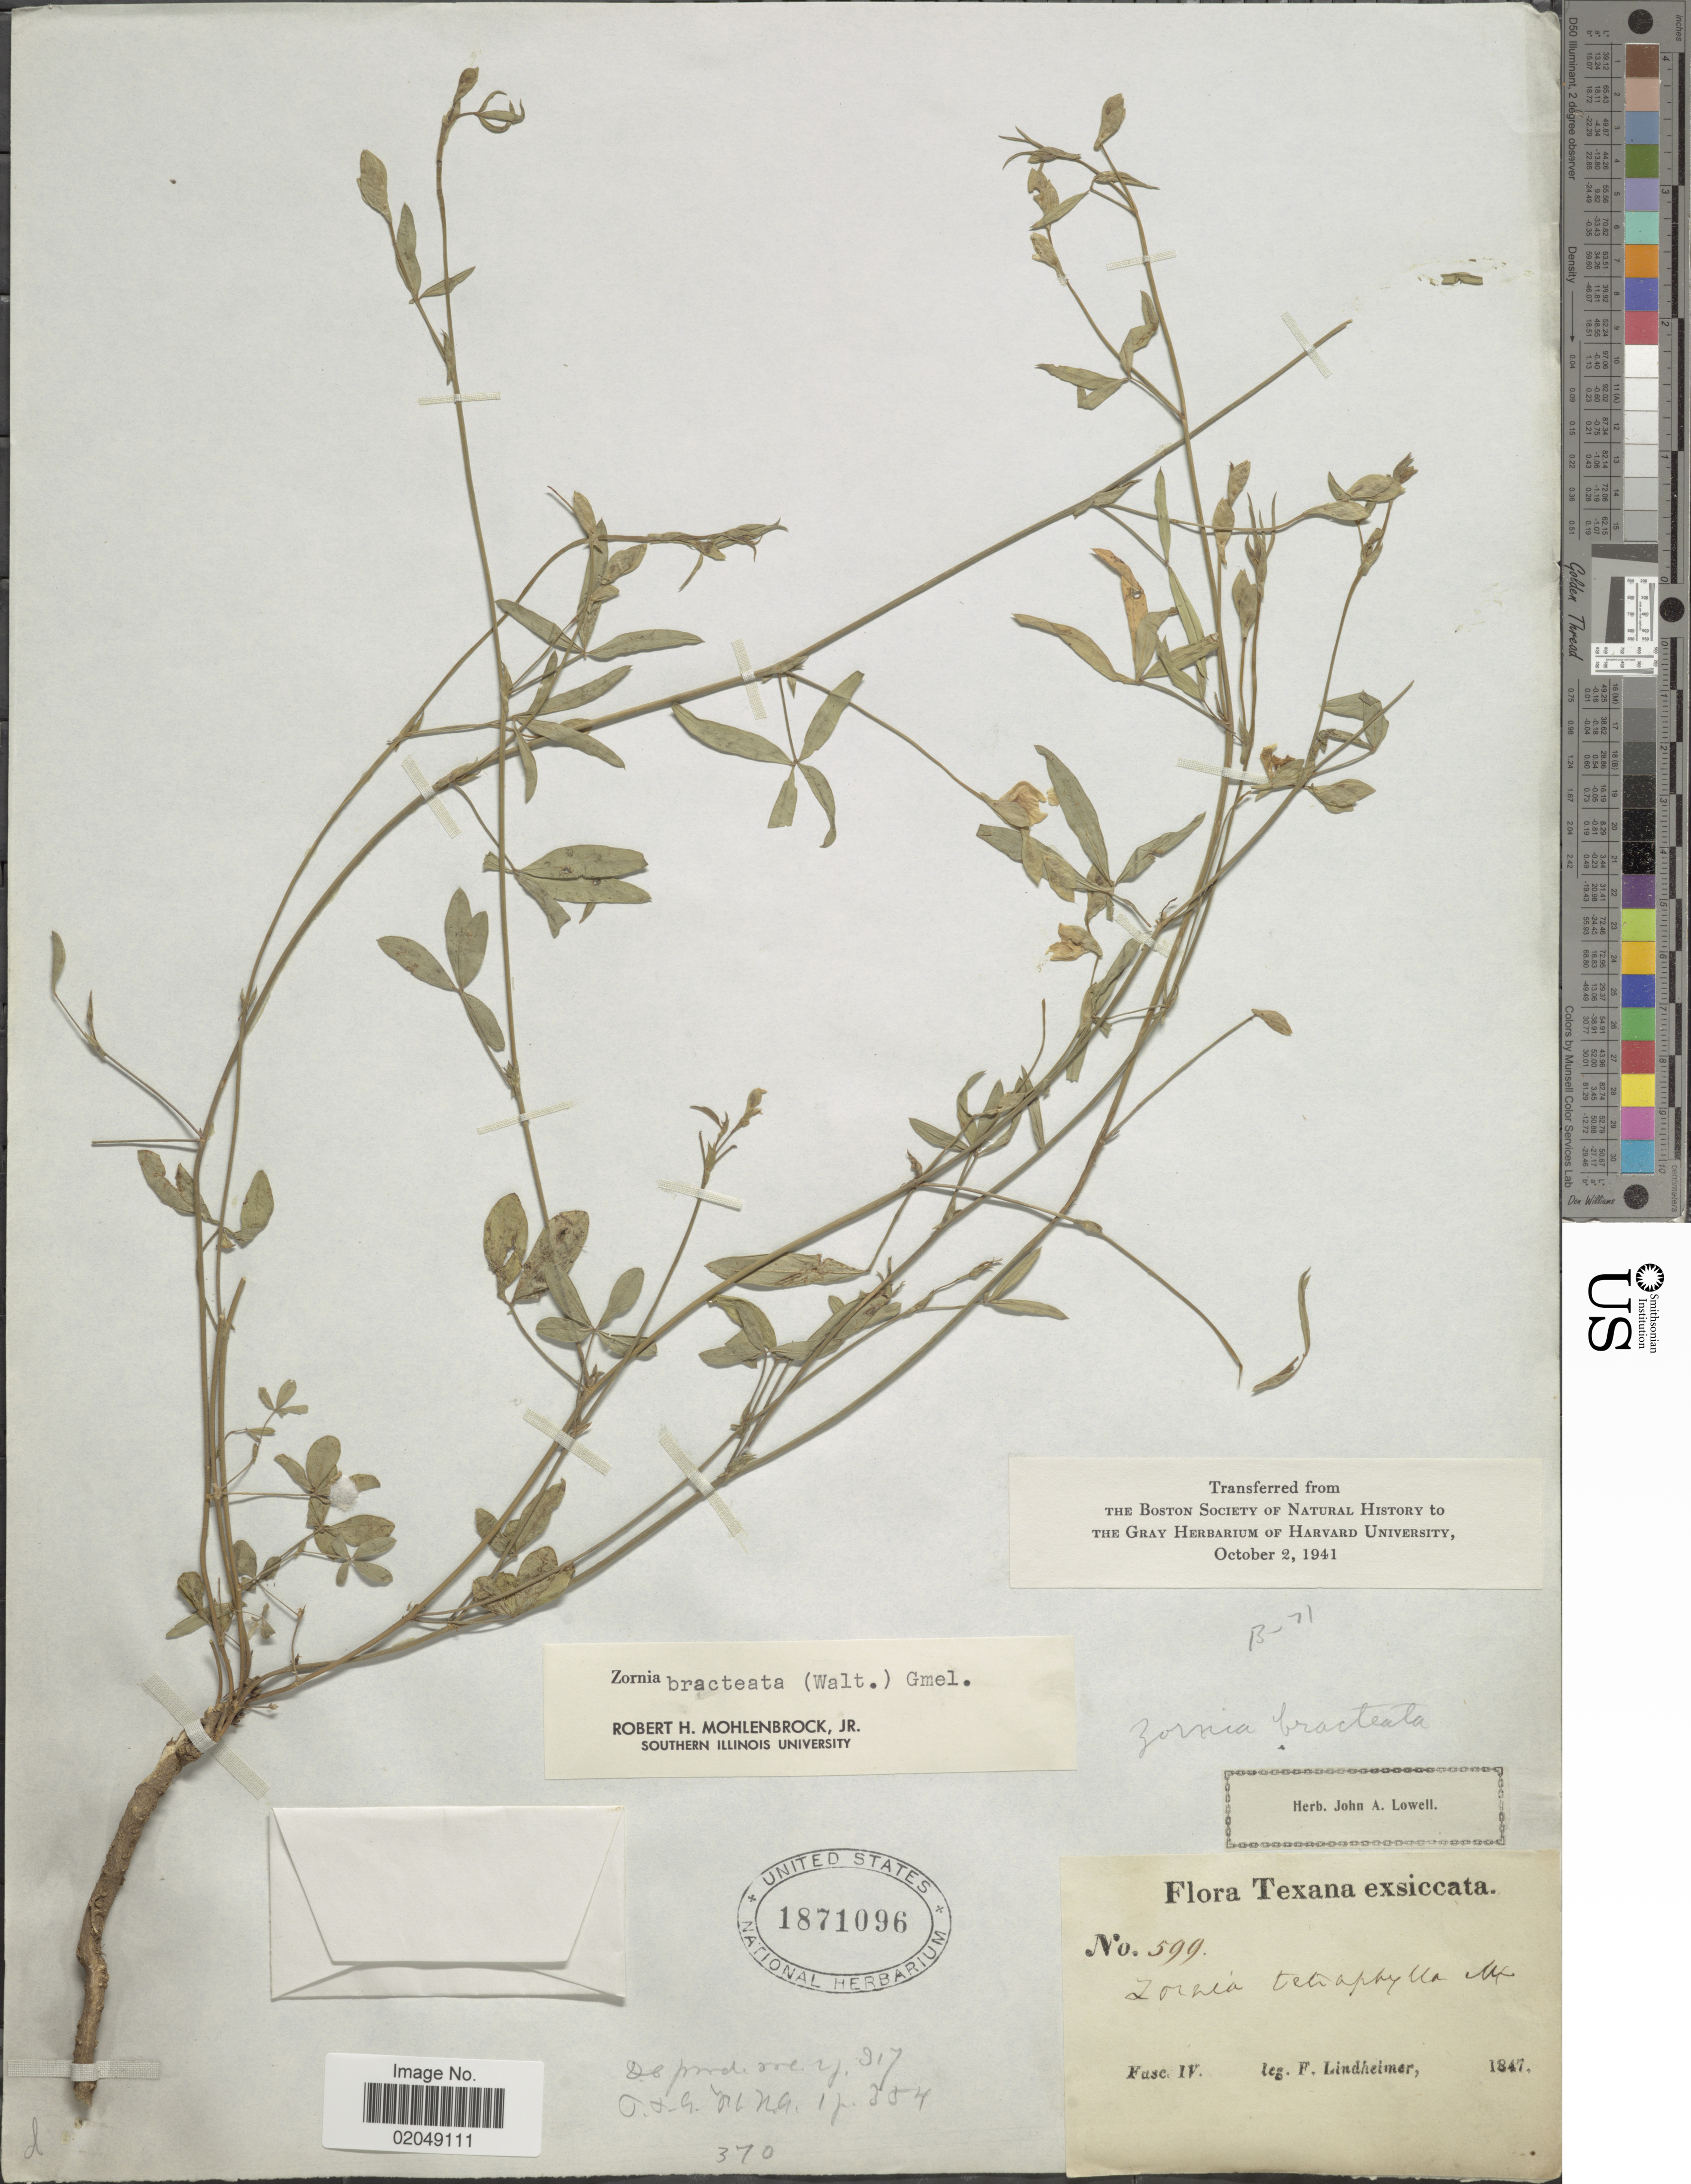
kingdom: Plantae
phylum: Tracheophyta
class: Magnoliopsida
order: Fabales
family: Fabaceae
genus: Zornia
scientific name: Zornia bracteata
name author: J.F. Gmel.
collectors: F. J. Lindheimer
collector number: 599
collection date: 1847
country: United States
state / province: Texas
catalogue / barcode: US 1871096